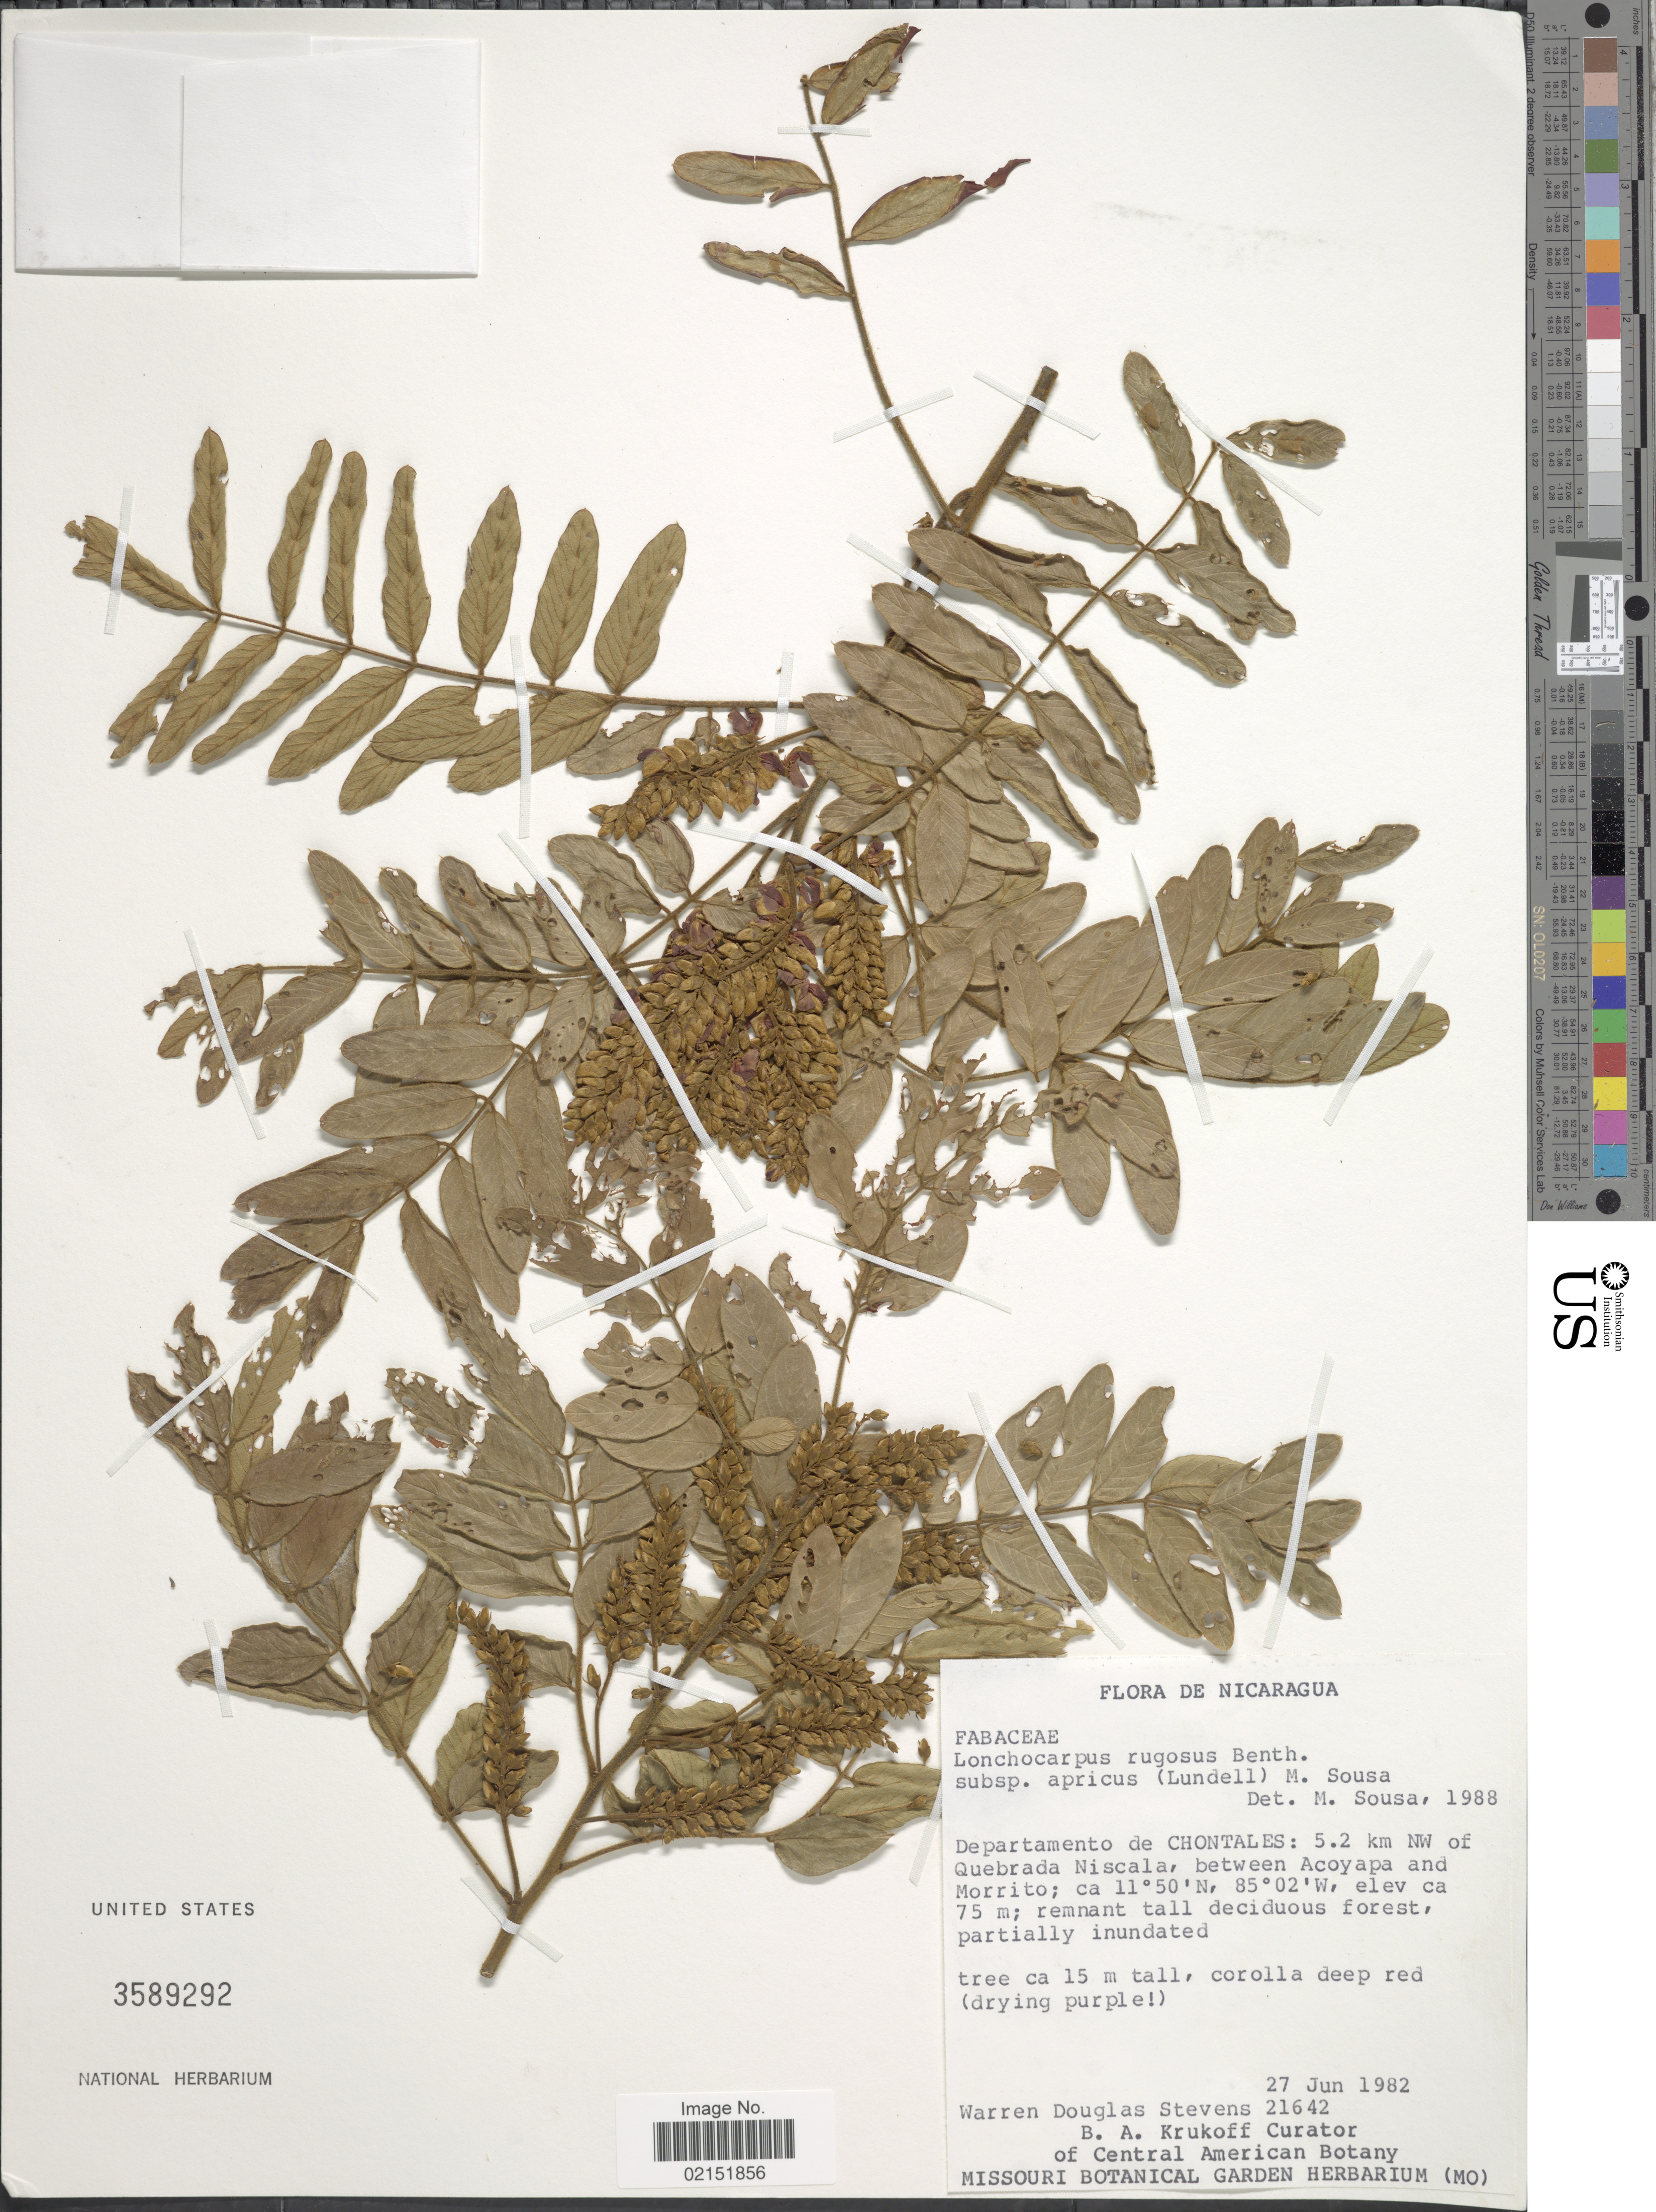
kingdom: Plantae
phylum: Tracheophyta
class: Magnoliopsida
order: Fabales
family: Fabaceae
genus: Lonchocarpus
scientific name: Lonchocarpus rugosus subsp. apricus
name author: (Lundell) M. Sousa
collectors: W. D. Stevens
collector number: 21642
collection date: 1982-06-27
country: Nicaragua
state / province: Chontales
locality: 5.2 km NW of Quebrada Niscala, between Acoyapa and Morrito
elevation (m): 75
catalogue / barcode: US 2589292